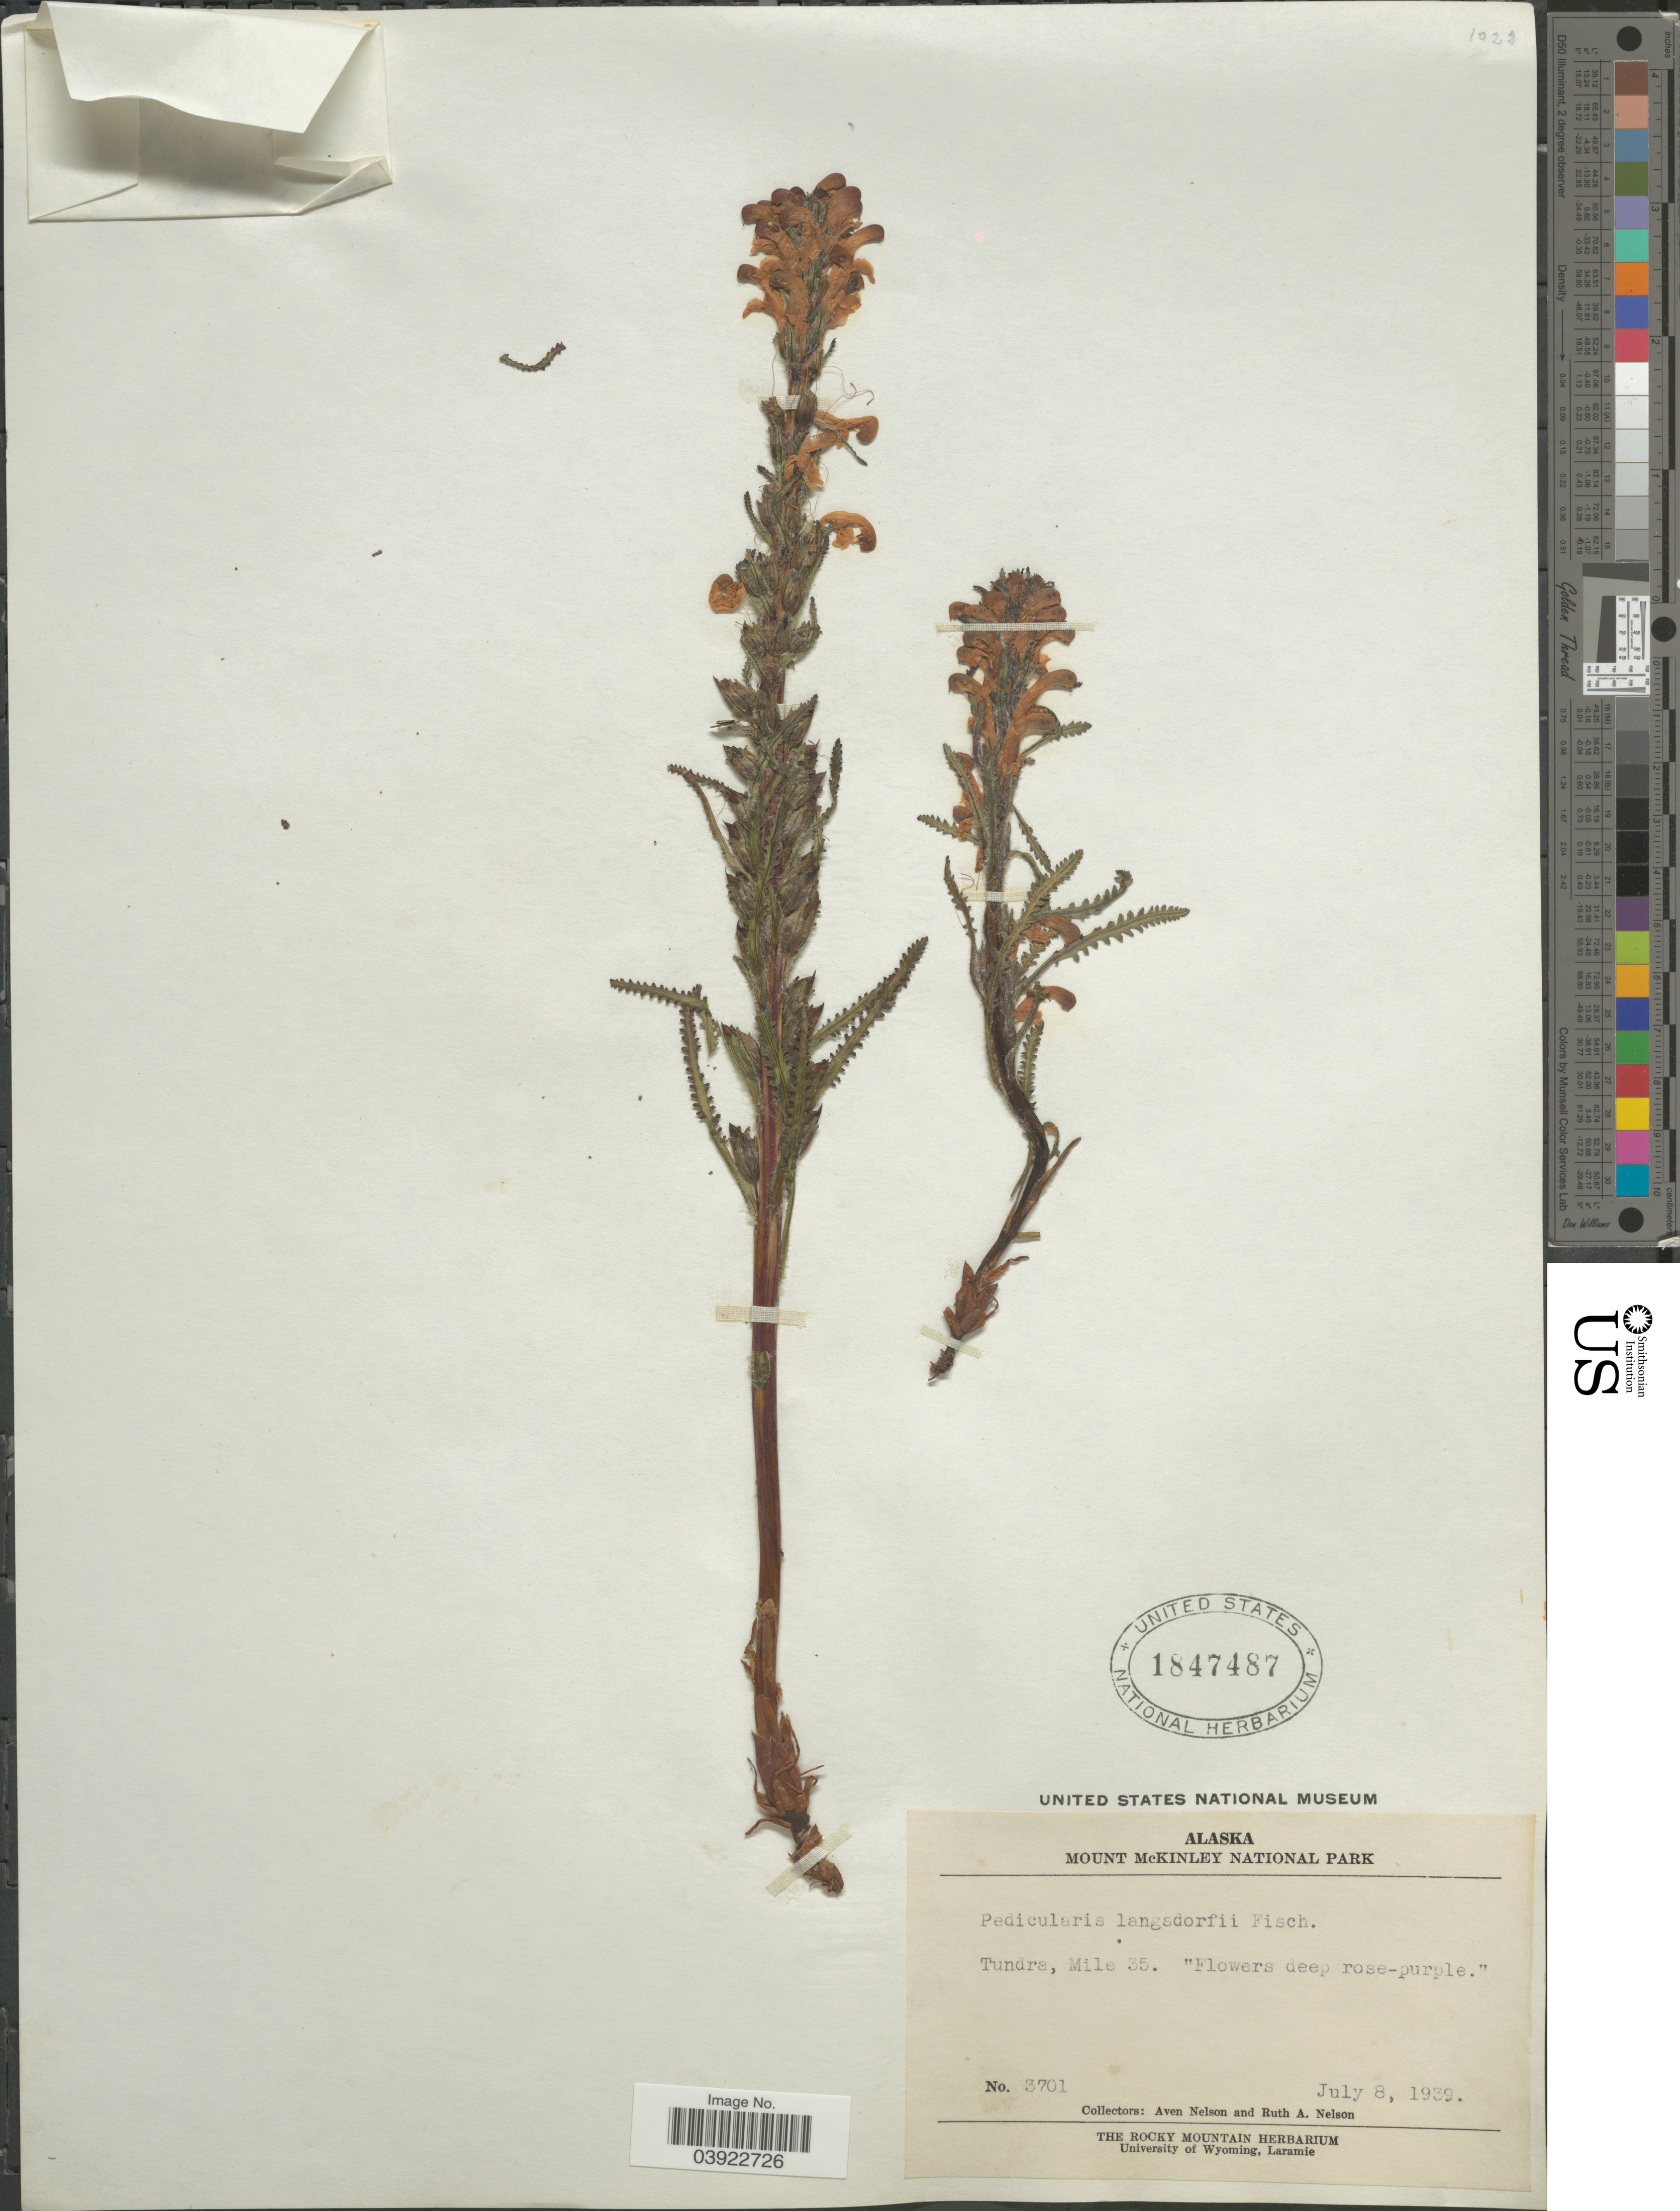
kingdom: Plantae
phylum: Tracheophyta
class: Magnoliopsida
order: Lamiales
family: Orobanchaceae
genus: Pedicularis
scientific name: Pedicularis langsdorffii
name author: Fisch. ex Steven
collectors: A. Nelson & R. A. Nelson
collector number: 3701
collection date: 1939-07-08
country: United States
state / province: Alaska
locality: Mount McKinley National Park. Tundra, Mile 35.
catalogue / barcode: US 1847487